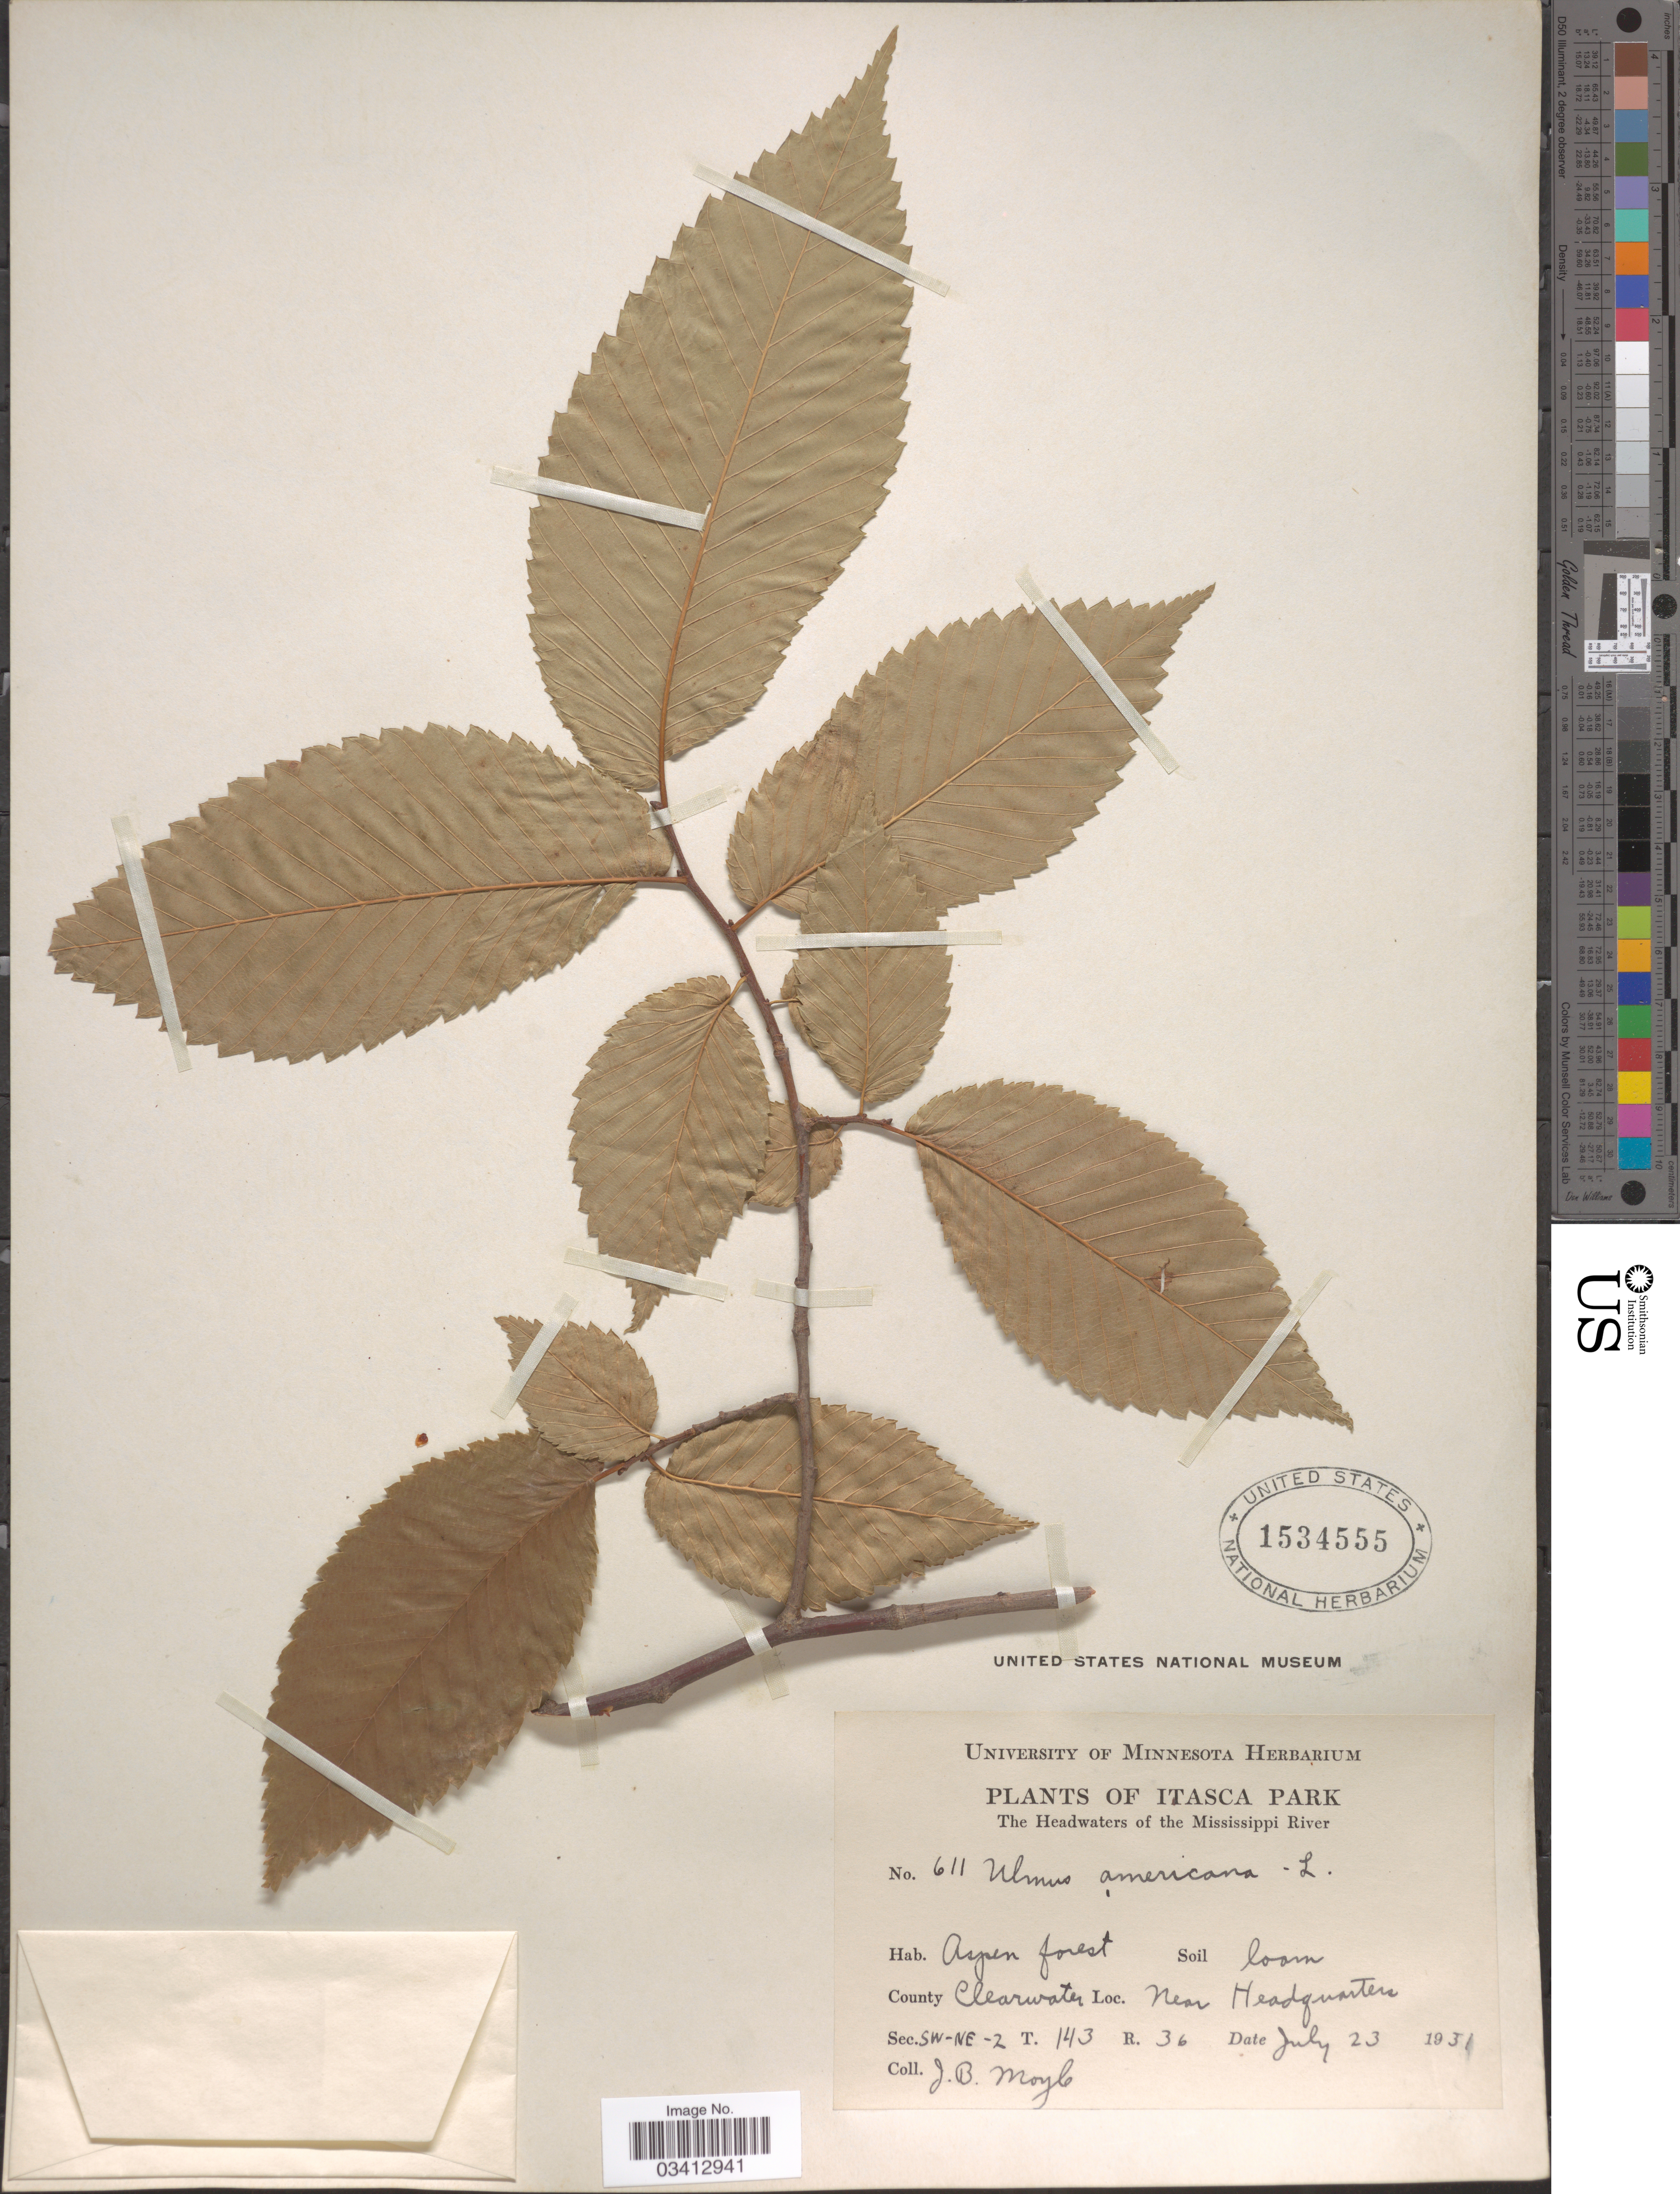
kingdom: Plantae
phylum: Tracheophyta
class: Magnoliopsida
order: Rosales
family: Ulmaceae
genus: Ulmus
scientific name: Ulmus americana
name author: L.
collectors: J. Moyle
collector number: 611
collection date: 1931-07-23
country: United States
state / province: Minnesota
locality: Itasca Park. The Headwaters of the Mississippi River. Aspen forest. County Clearwater, near Headquarters. Sec. SW-NE-2 T. 143 R.36.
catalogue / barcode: US 1534555